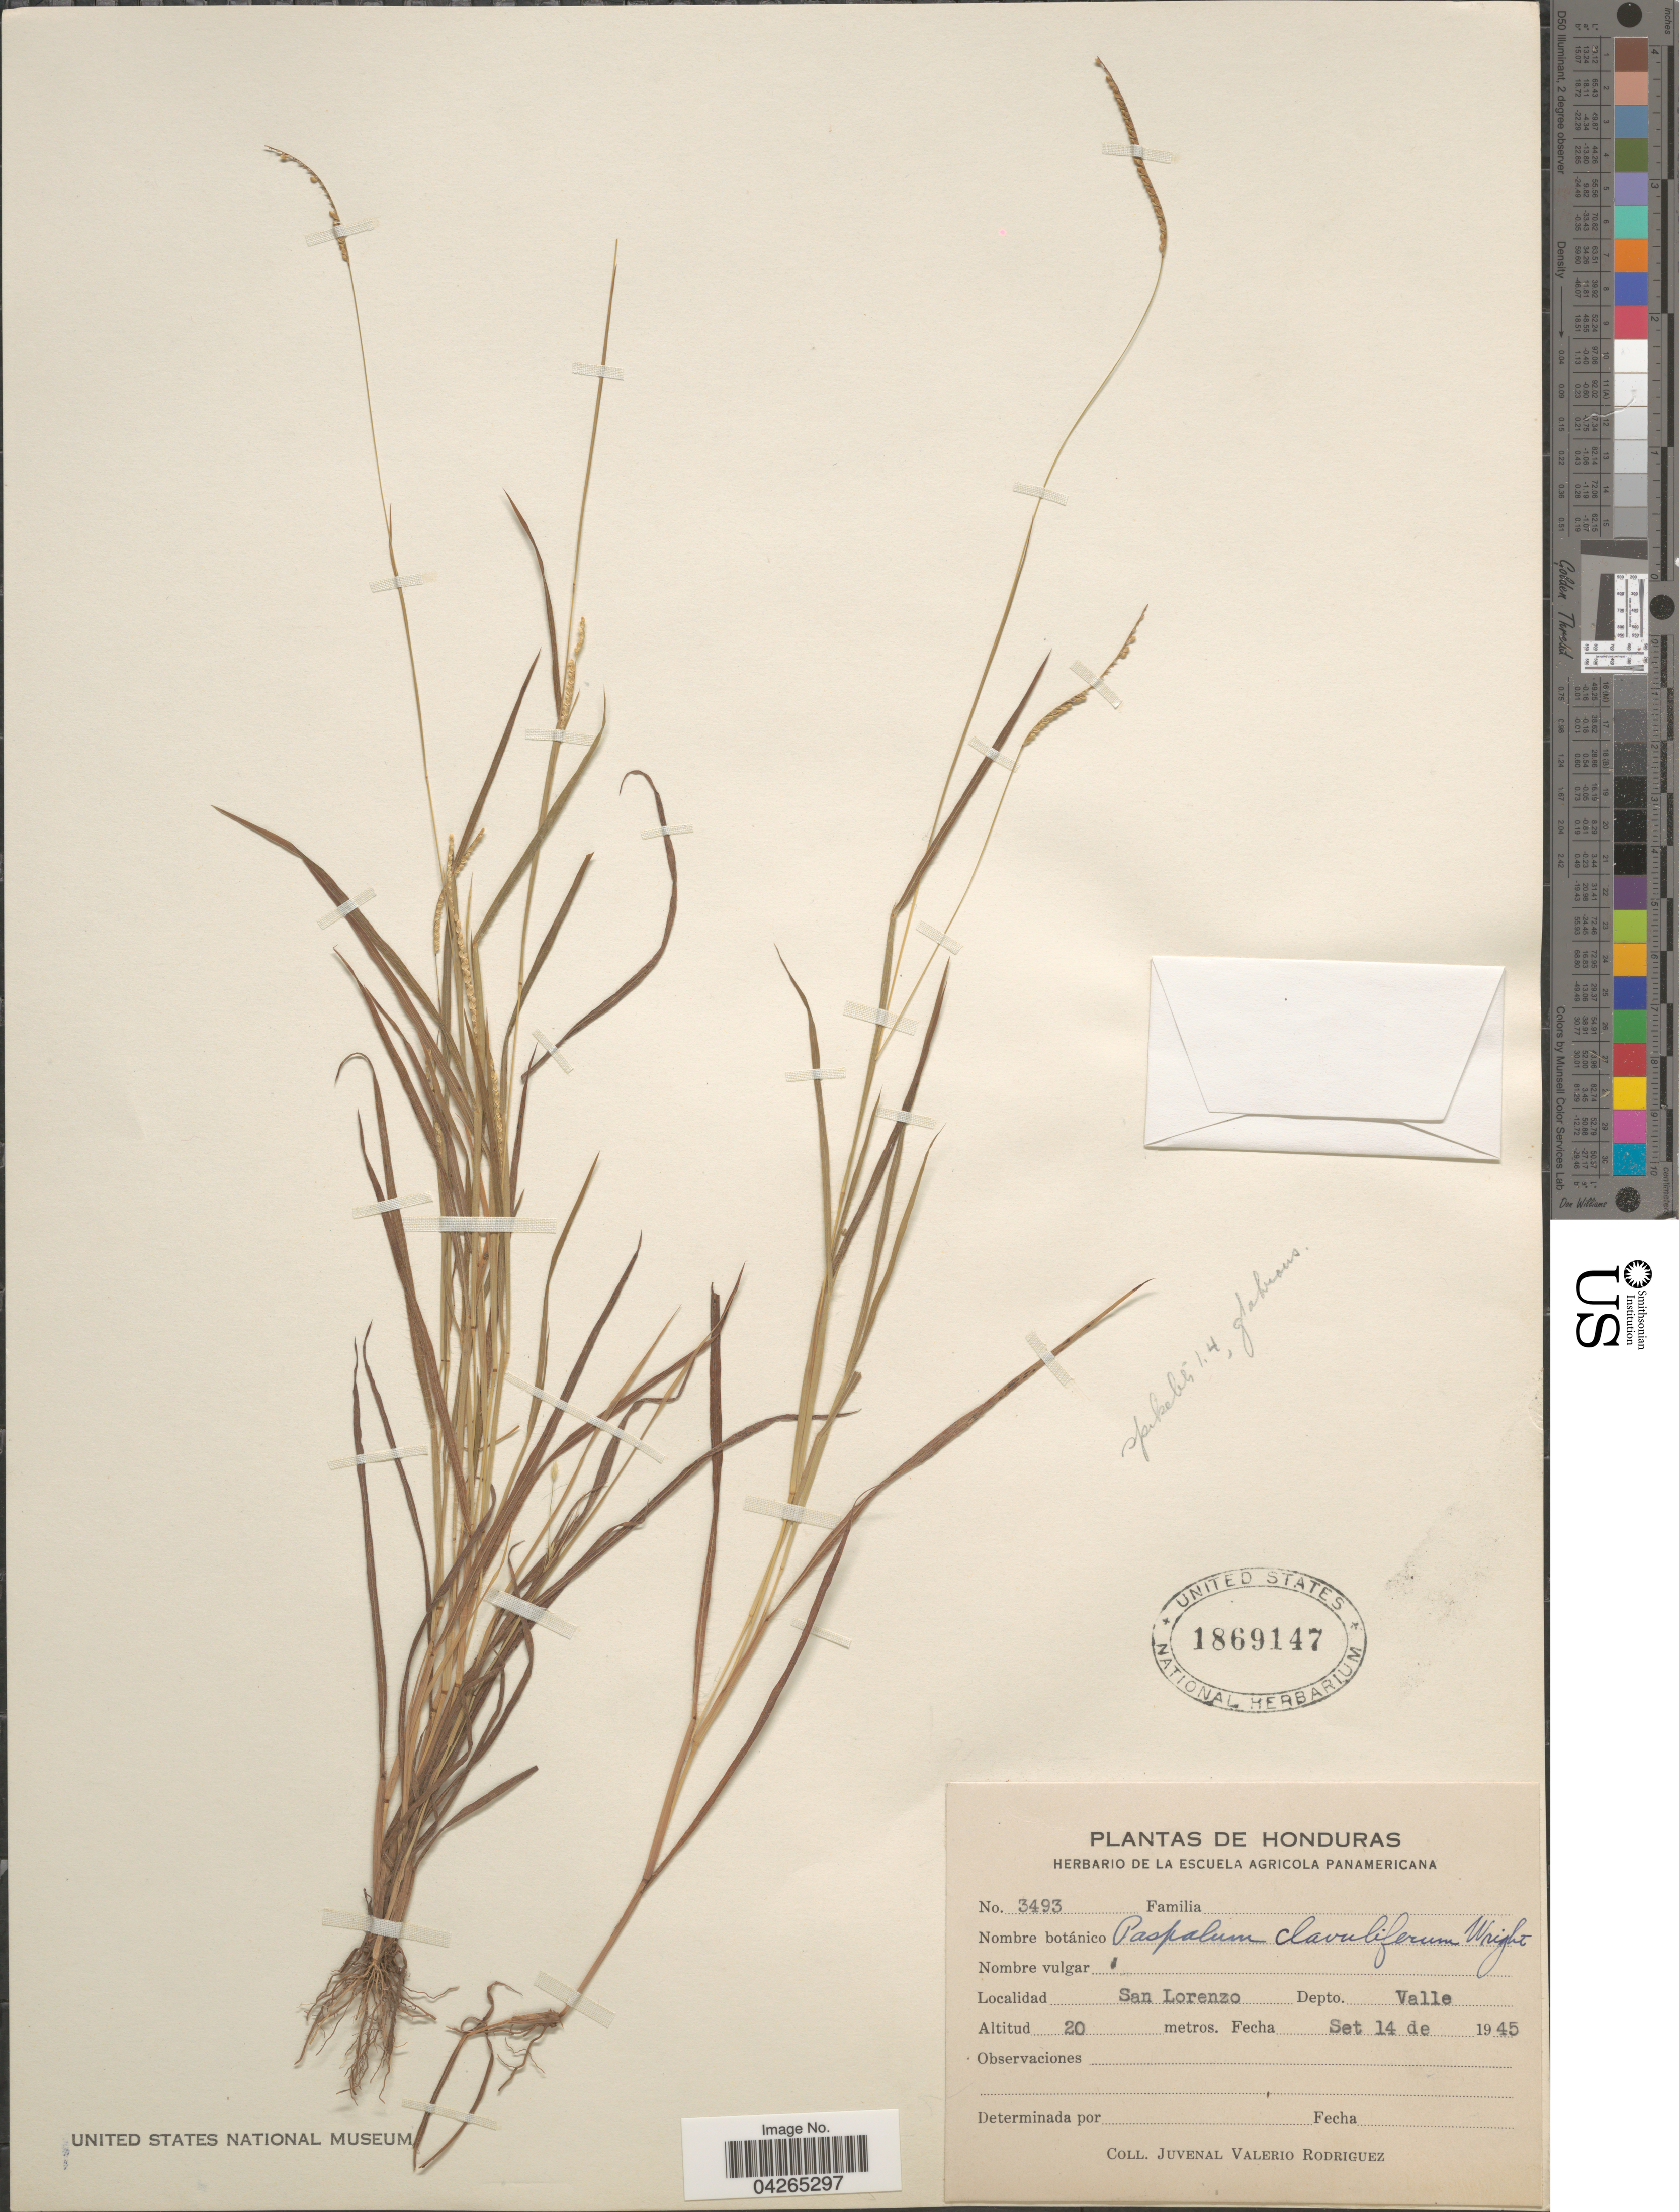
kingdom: Plantae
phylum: Tracheophyta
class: Liliopsida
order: Poales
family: Poaceae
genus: Paspalum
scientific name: Paspalum claviliferum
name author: C. Wright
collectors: J. Rodriguez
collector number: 3493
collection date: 1945-09-14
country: Honduras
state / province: Valle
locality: San Lorenzo. Depto. Valle.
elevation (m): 20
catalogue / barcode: US 1869147